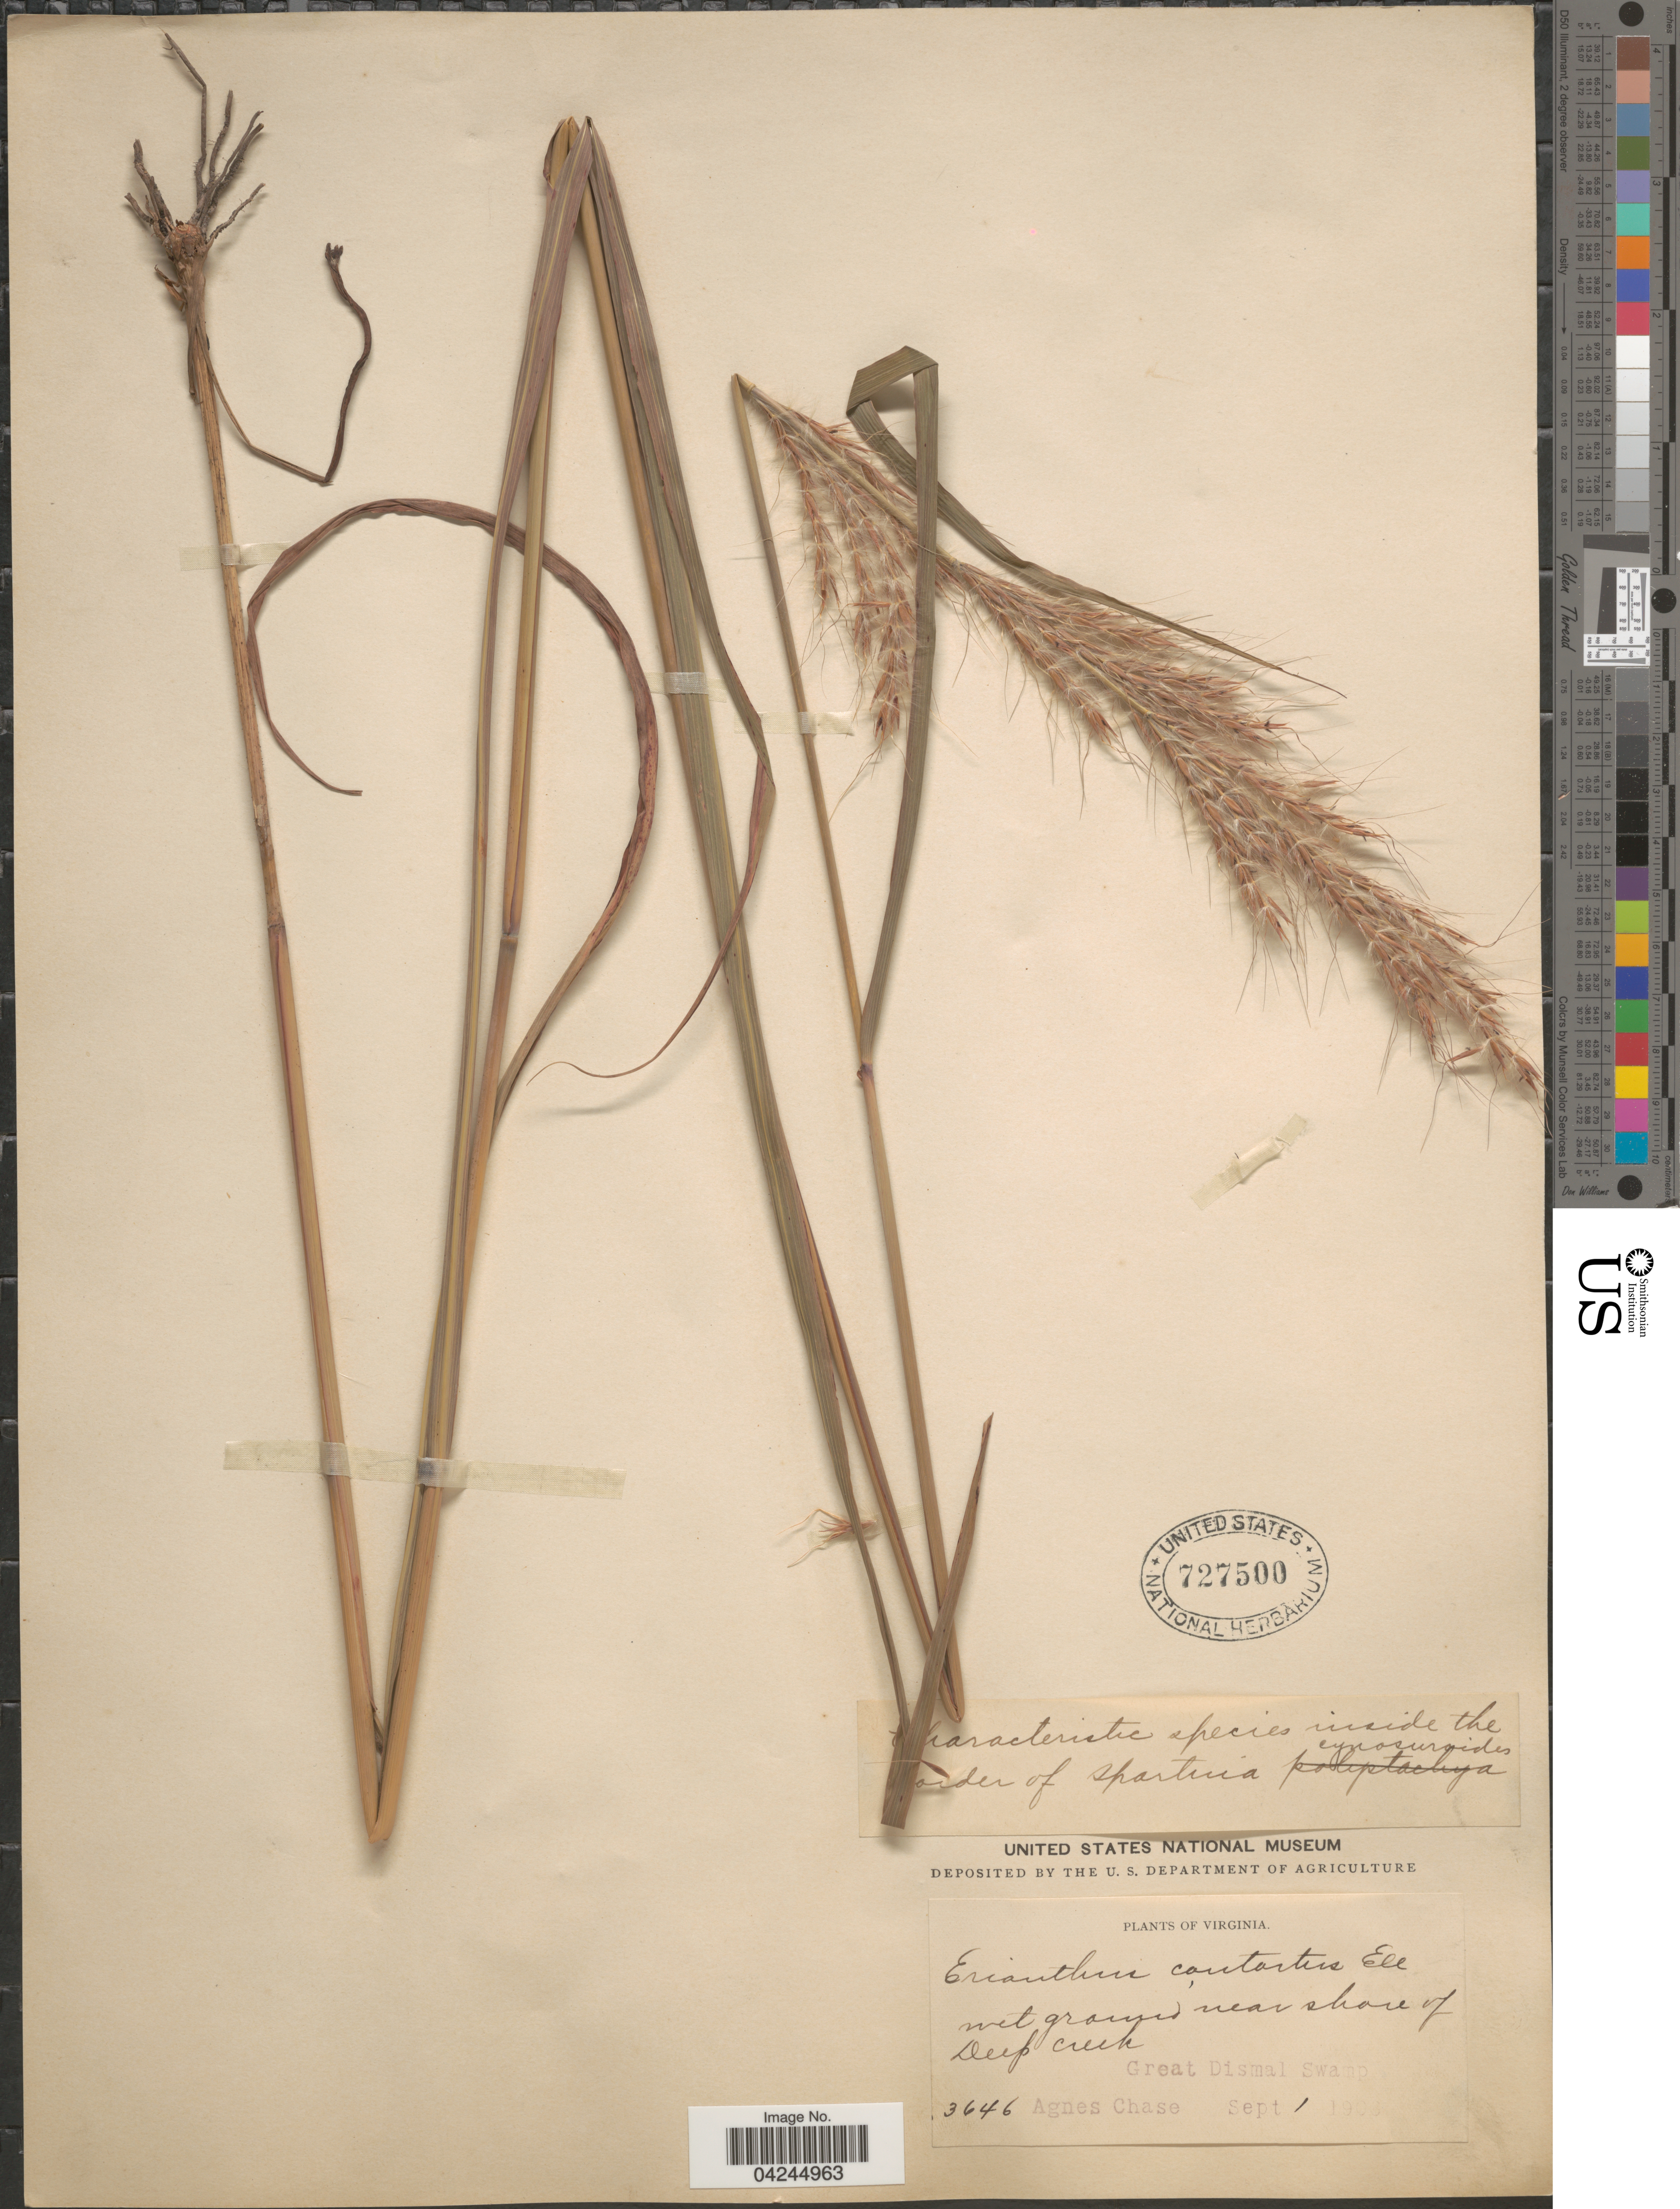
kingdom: Plantae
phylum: Tracheophyta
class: Liliopsida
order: Poales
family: Poaceae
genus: Erianthus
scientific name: Erianthus brevibarbis var. contortus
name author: (Elliott) D.B. Ward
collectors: A. Chase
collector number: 3646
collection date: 1903-09-01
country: United States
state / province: Virginia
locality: Wet ground near shore of Deep Creek. Great Dismal Swamp.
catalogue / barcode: US 727500